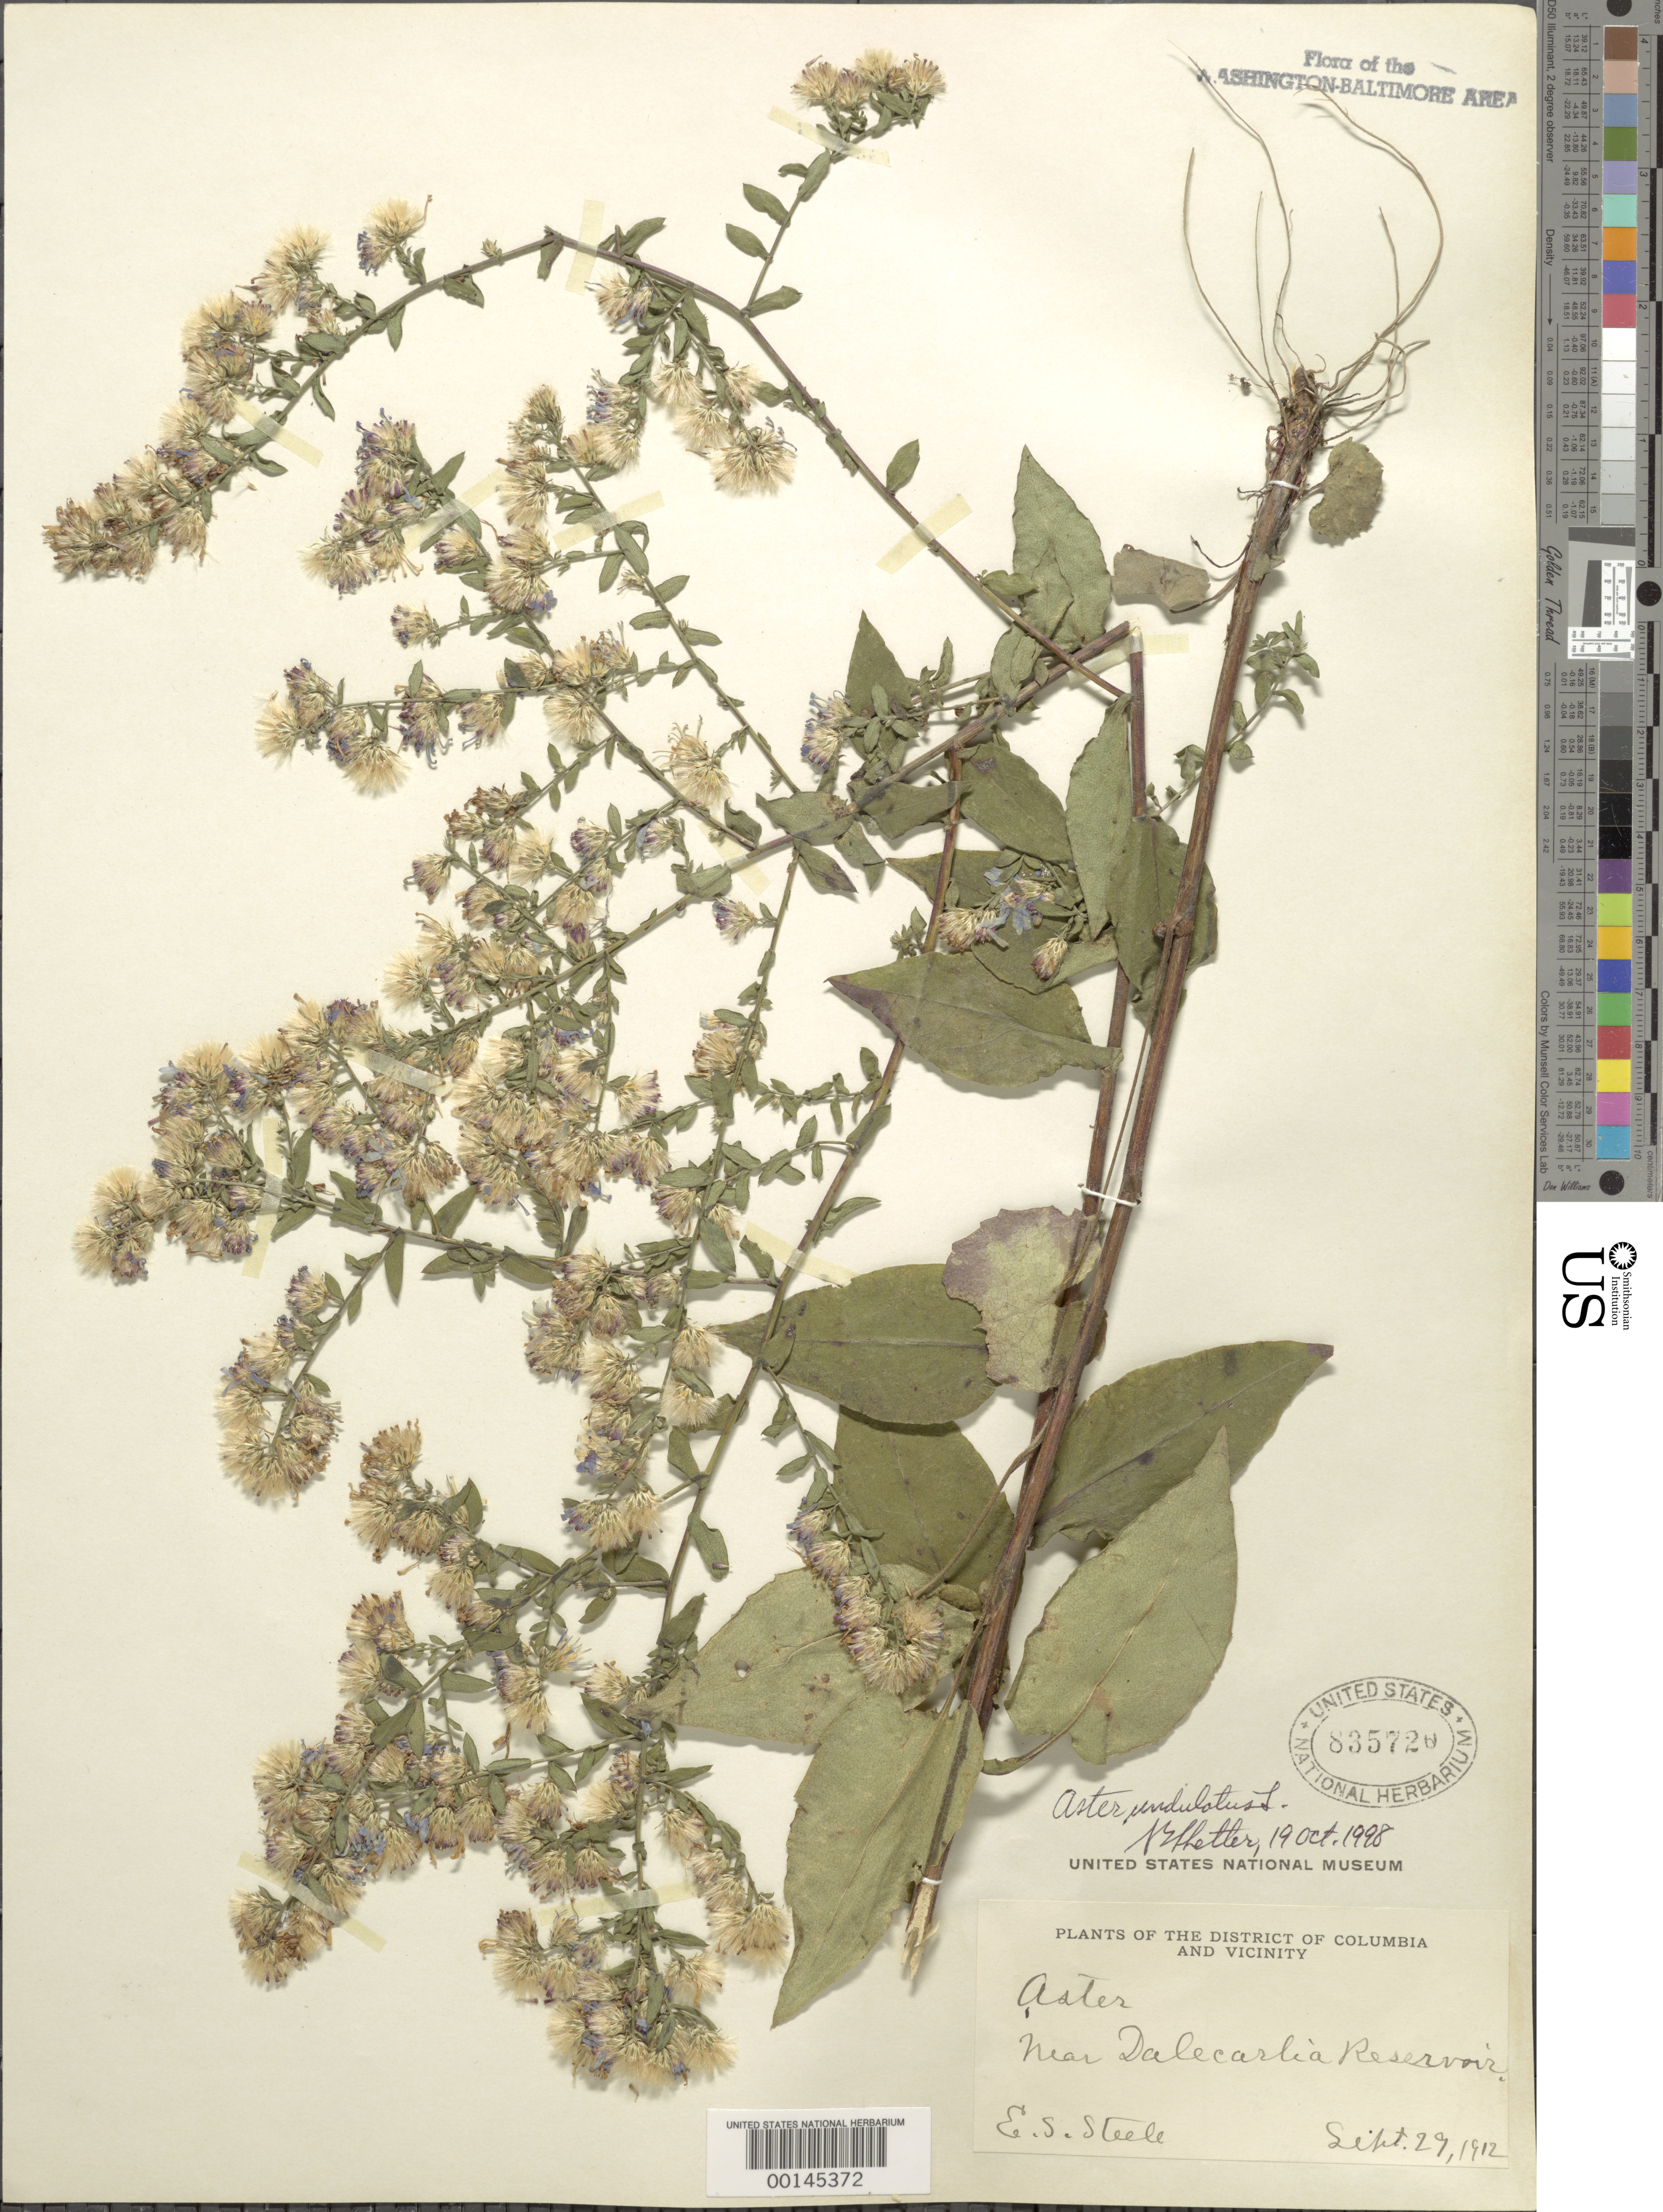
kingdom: Plantae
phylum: Tracheophyta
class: Magnoliopsida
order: Asterales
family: Asteraceae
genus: Symphyotrichum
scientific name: Symphyotrichum undulatum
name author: (L.) G.L. Nesom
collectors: E. Steele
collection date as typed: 29 Sep 1912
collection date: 1912-09-29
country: United States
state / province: District of Columbia / Maryland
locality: Near Dalecarlia Reservoir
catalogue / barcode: US 835720